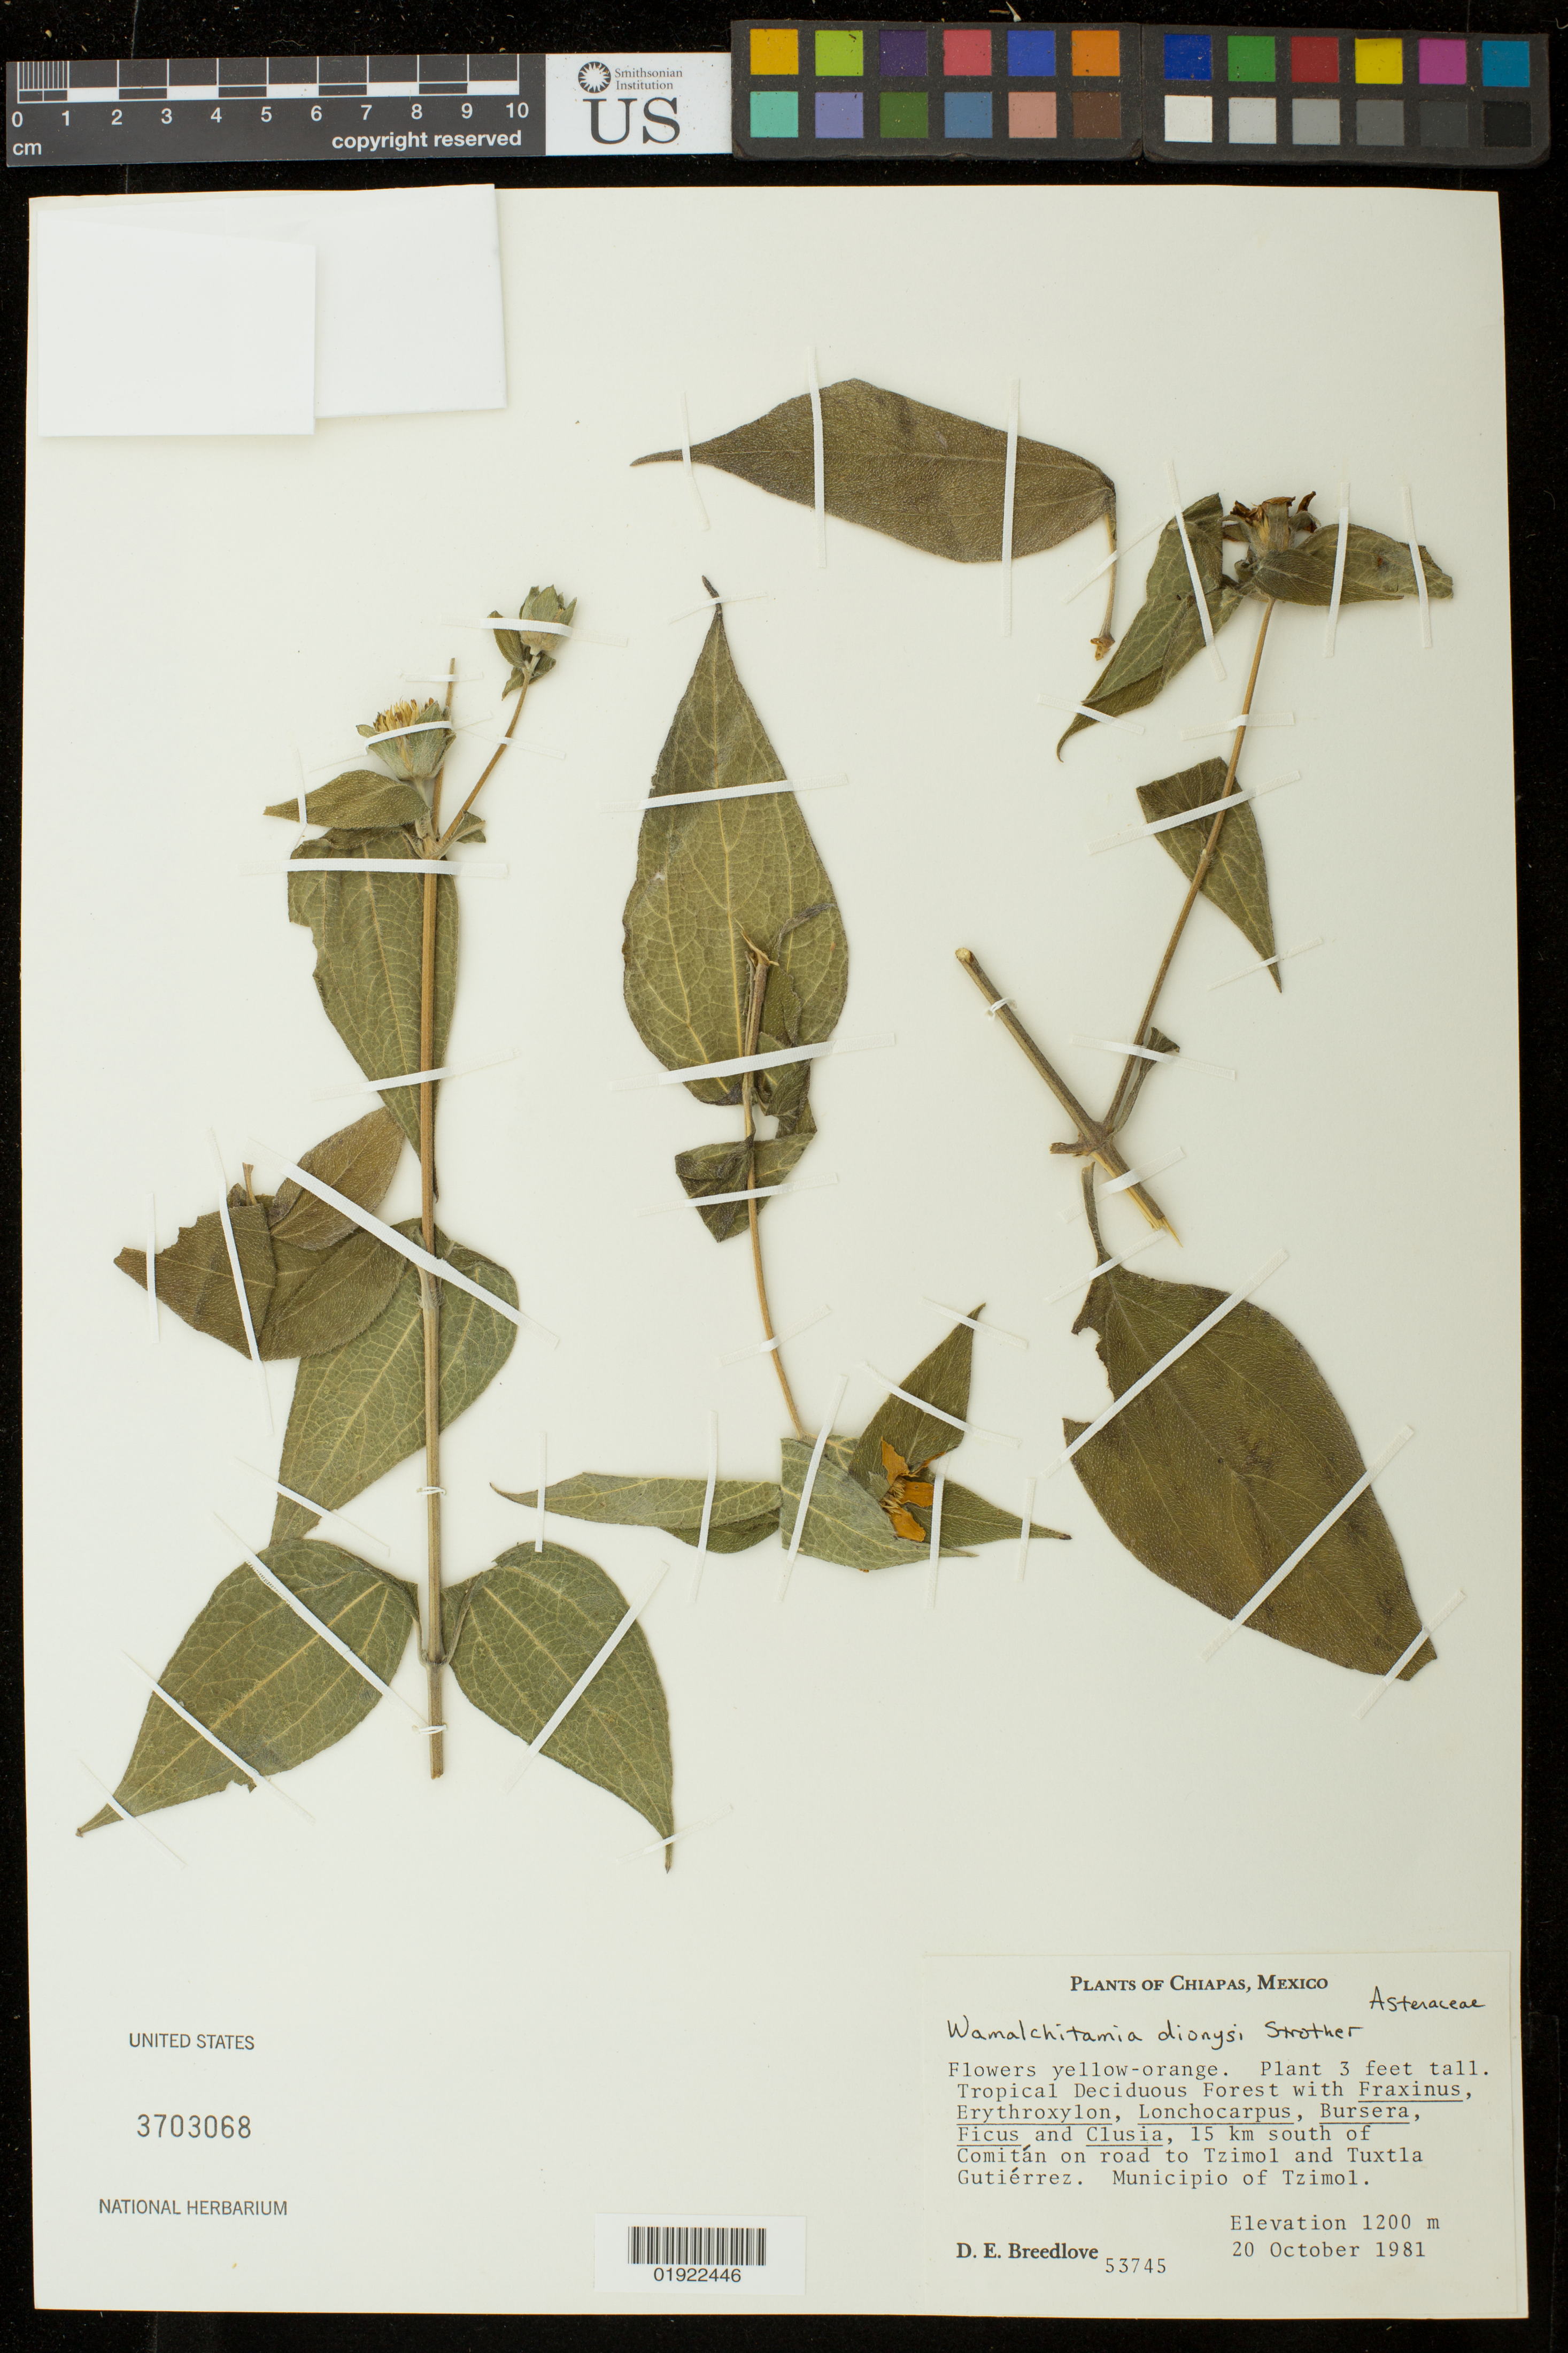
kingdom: Plantae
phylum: Tracheophyta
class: Magnoliopsida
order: Asterales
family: Asteraceae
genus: Wamalchitamia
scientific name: Wamalchitamia dionysi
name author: Strother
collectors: D. E. Breedlove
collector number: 53745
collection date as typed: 20 October 1981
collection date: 1981-10-20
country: Mexico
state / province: Chiapas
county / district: Tzimol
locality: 15 km south of Comitan on road to Tzimola nd Tuxtla Gutierrez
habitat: tropical deciduous forest with Fraxinus, Erythroxylon, Lonchocarpus, Bursera, Ficus, and Clusia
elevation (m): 1200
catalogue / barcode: US 3703068